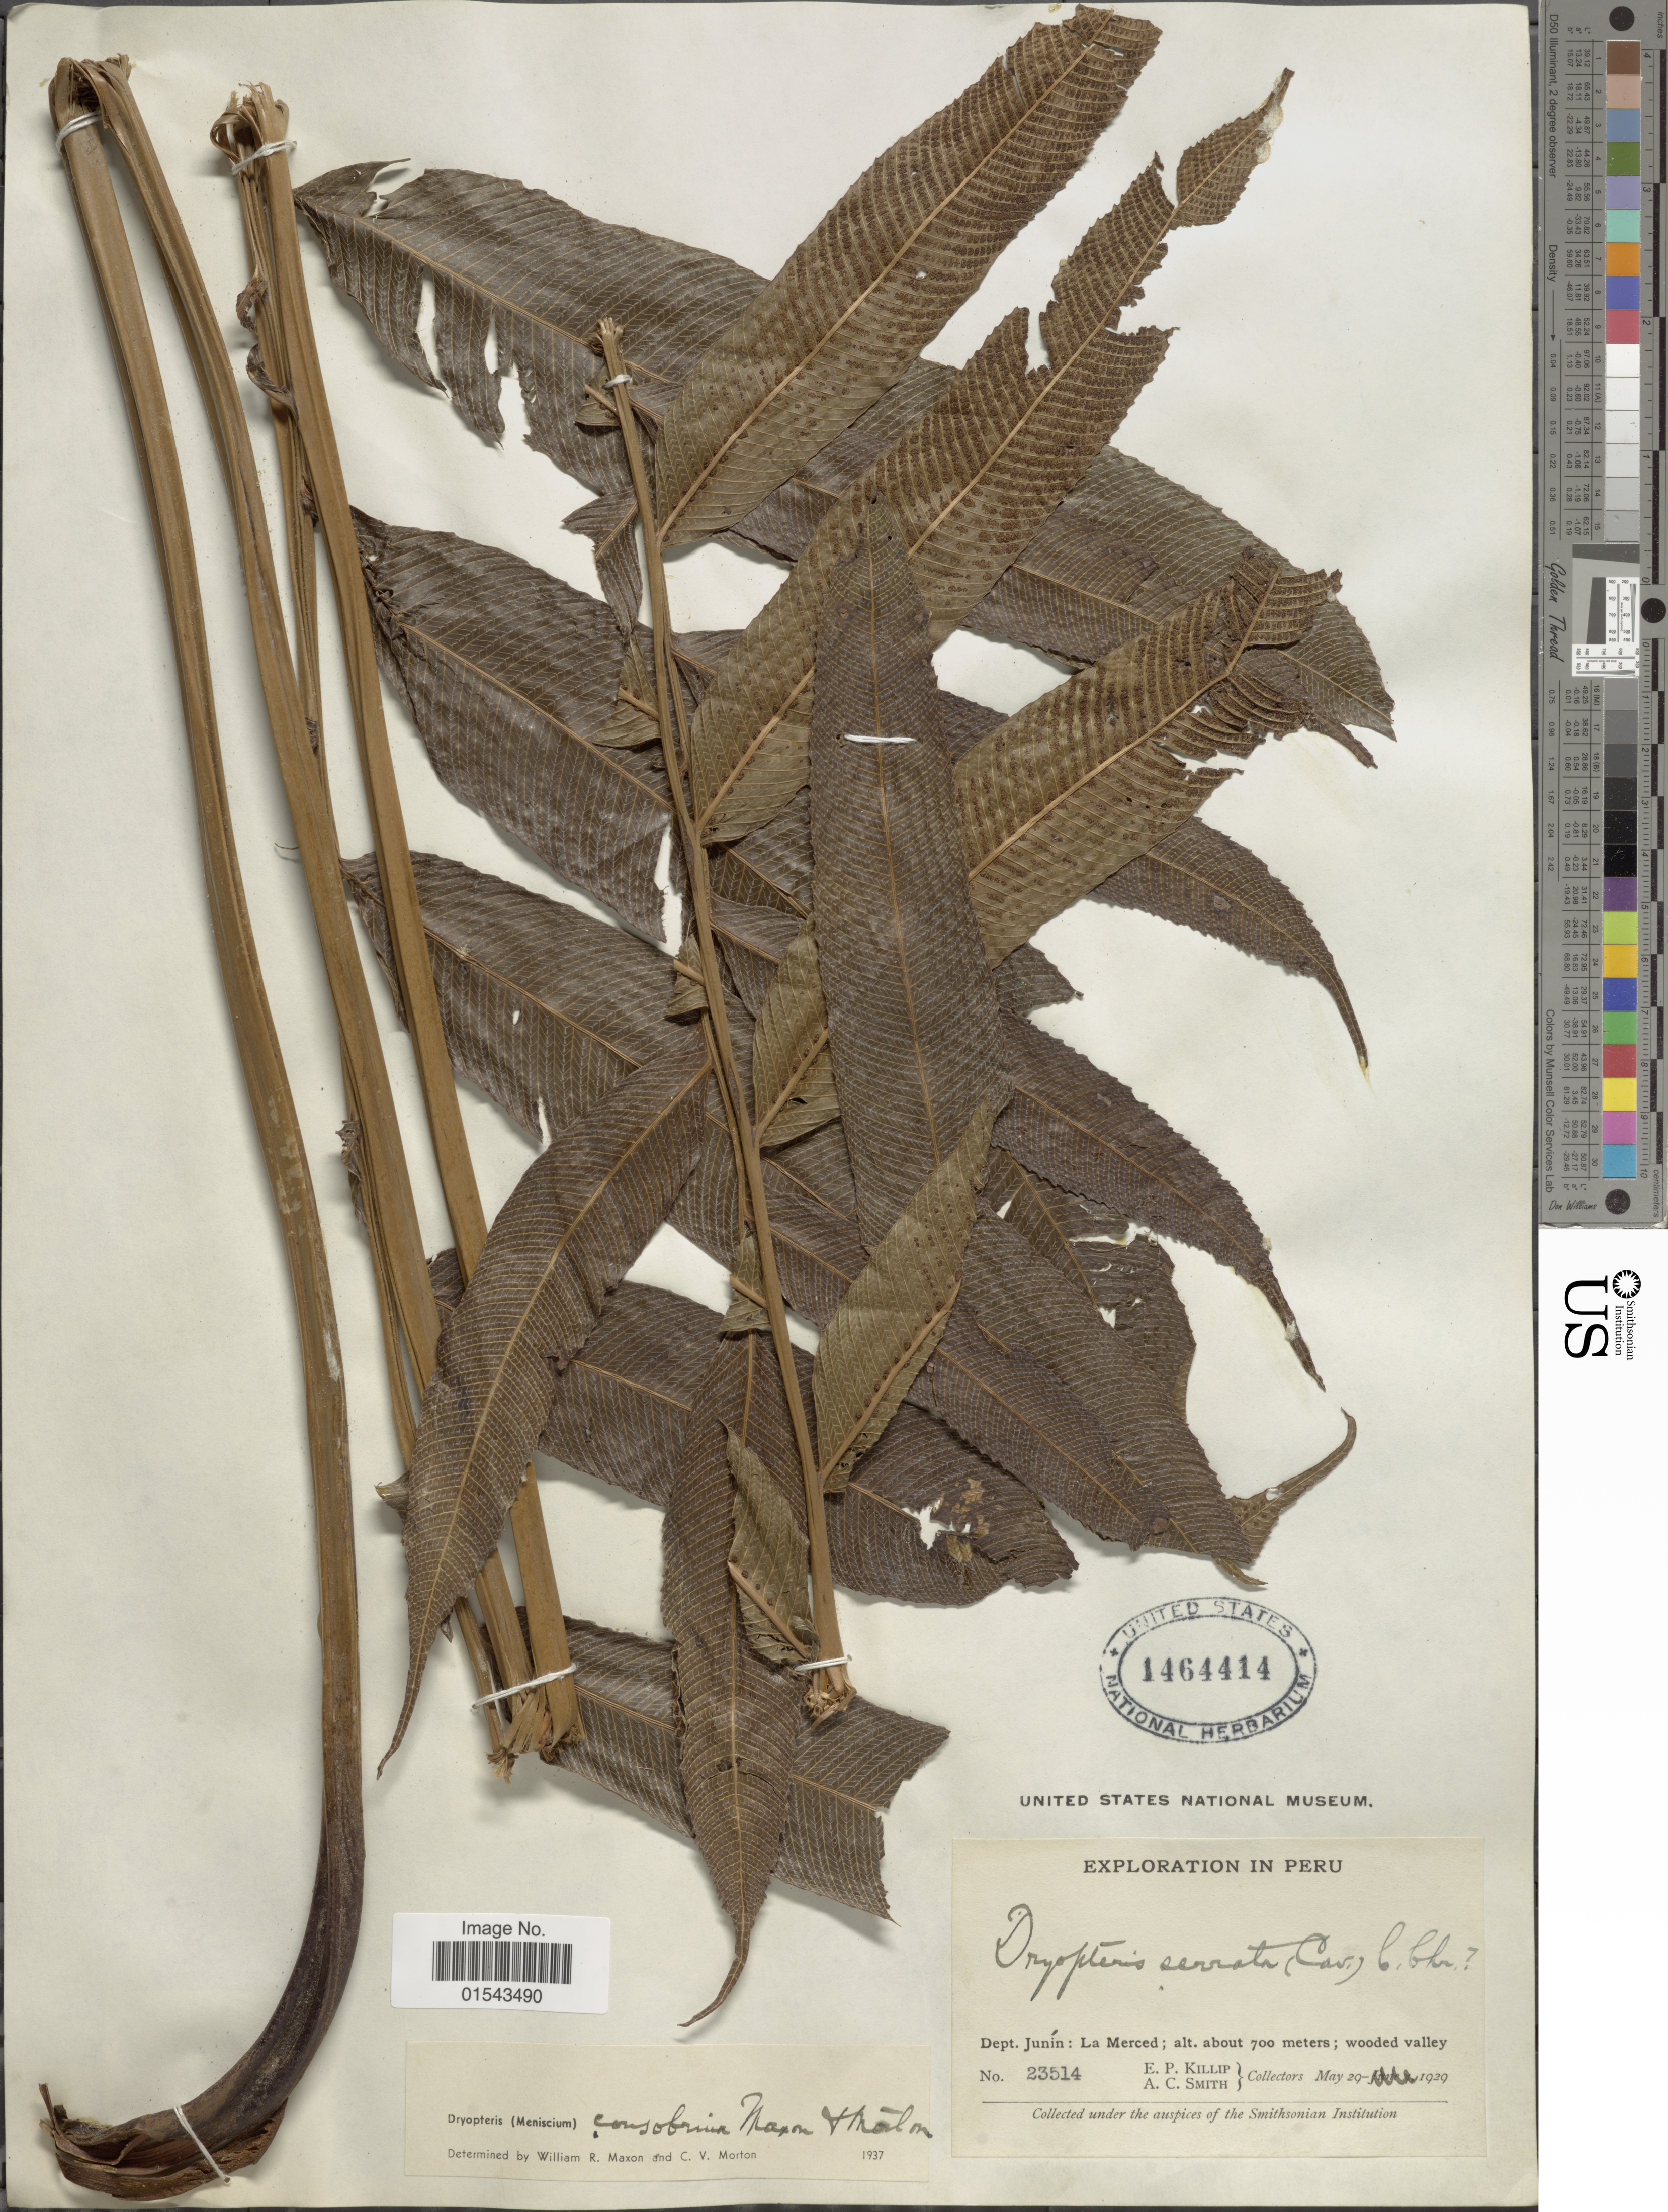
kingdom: Plantae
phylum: Tracheophyta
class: Polypodiopsida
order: Polypodiales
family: Thelypteridaceae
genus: Meniscium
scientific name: Meniscium consobrinum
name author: (Maxon & C.V. Morton) Pic. Serm.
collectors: E. P. Killip & A. C. Smith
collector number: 23514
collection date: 1929-05-29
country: Peru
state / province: Junín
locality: La Merced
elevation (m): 700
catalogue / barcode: US 1464414